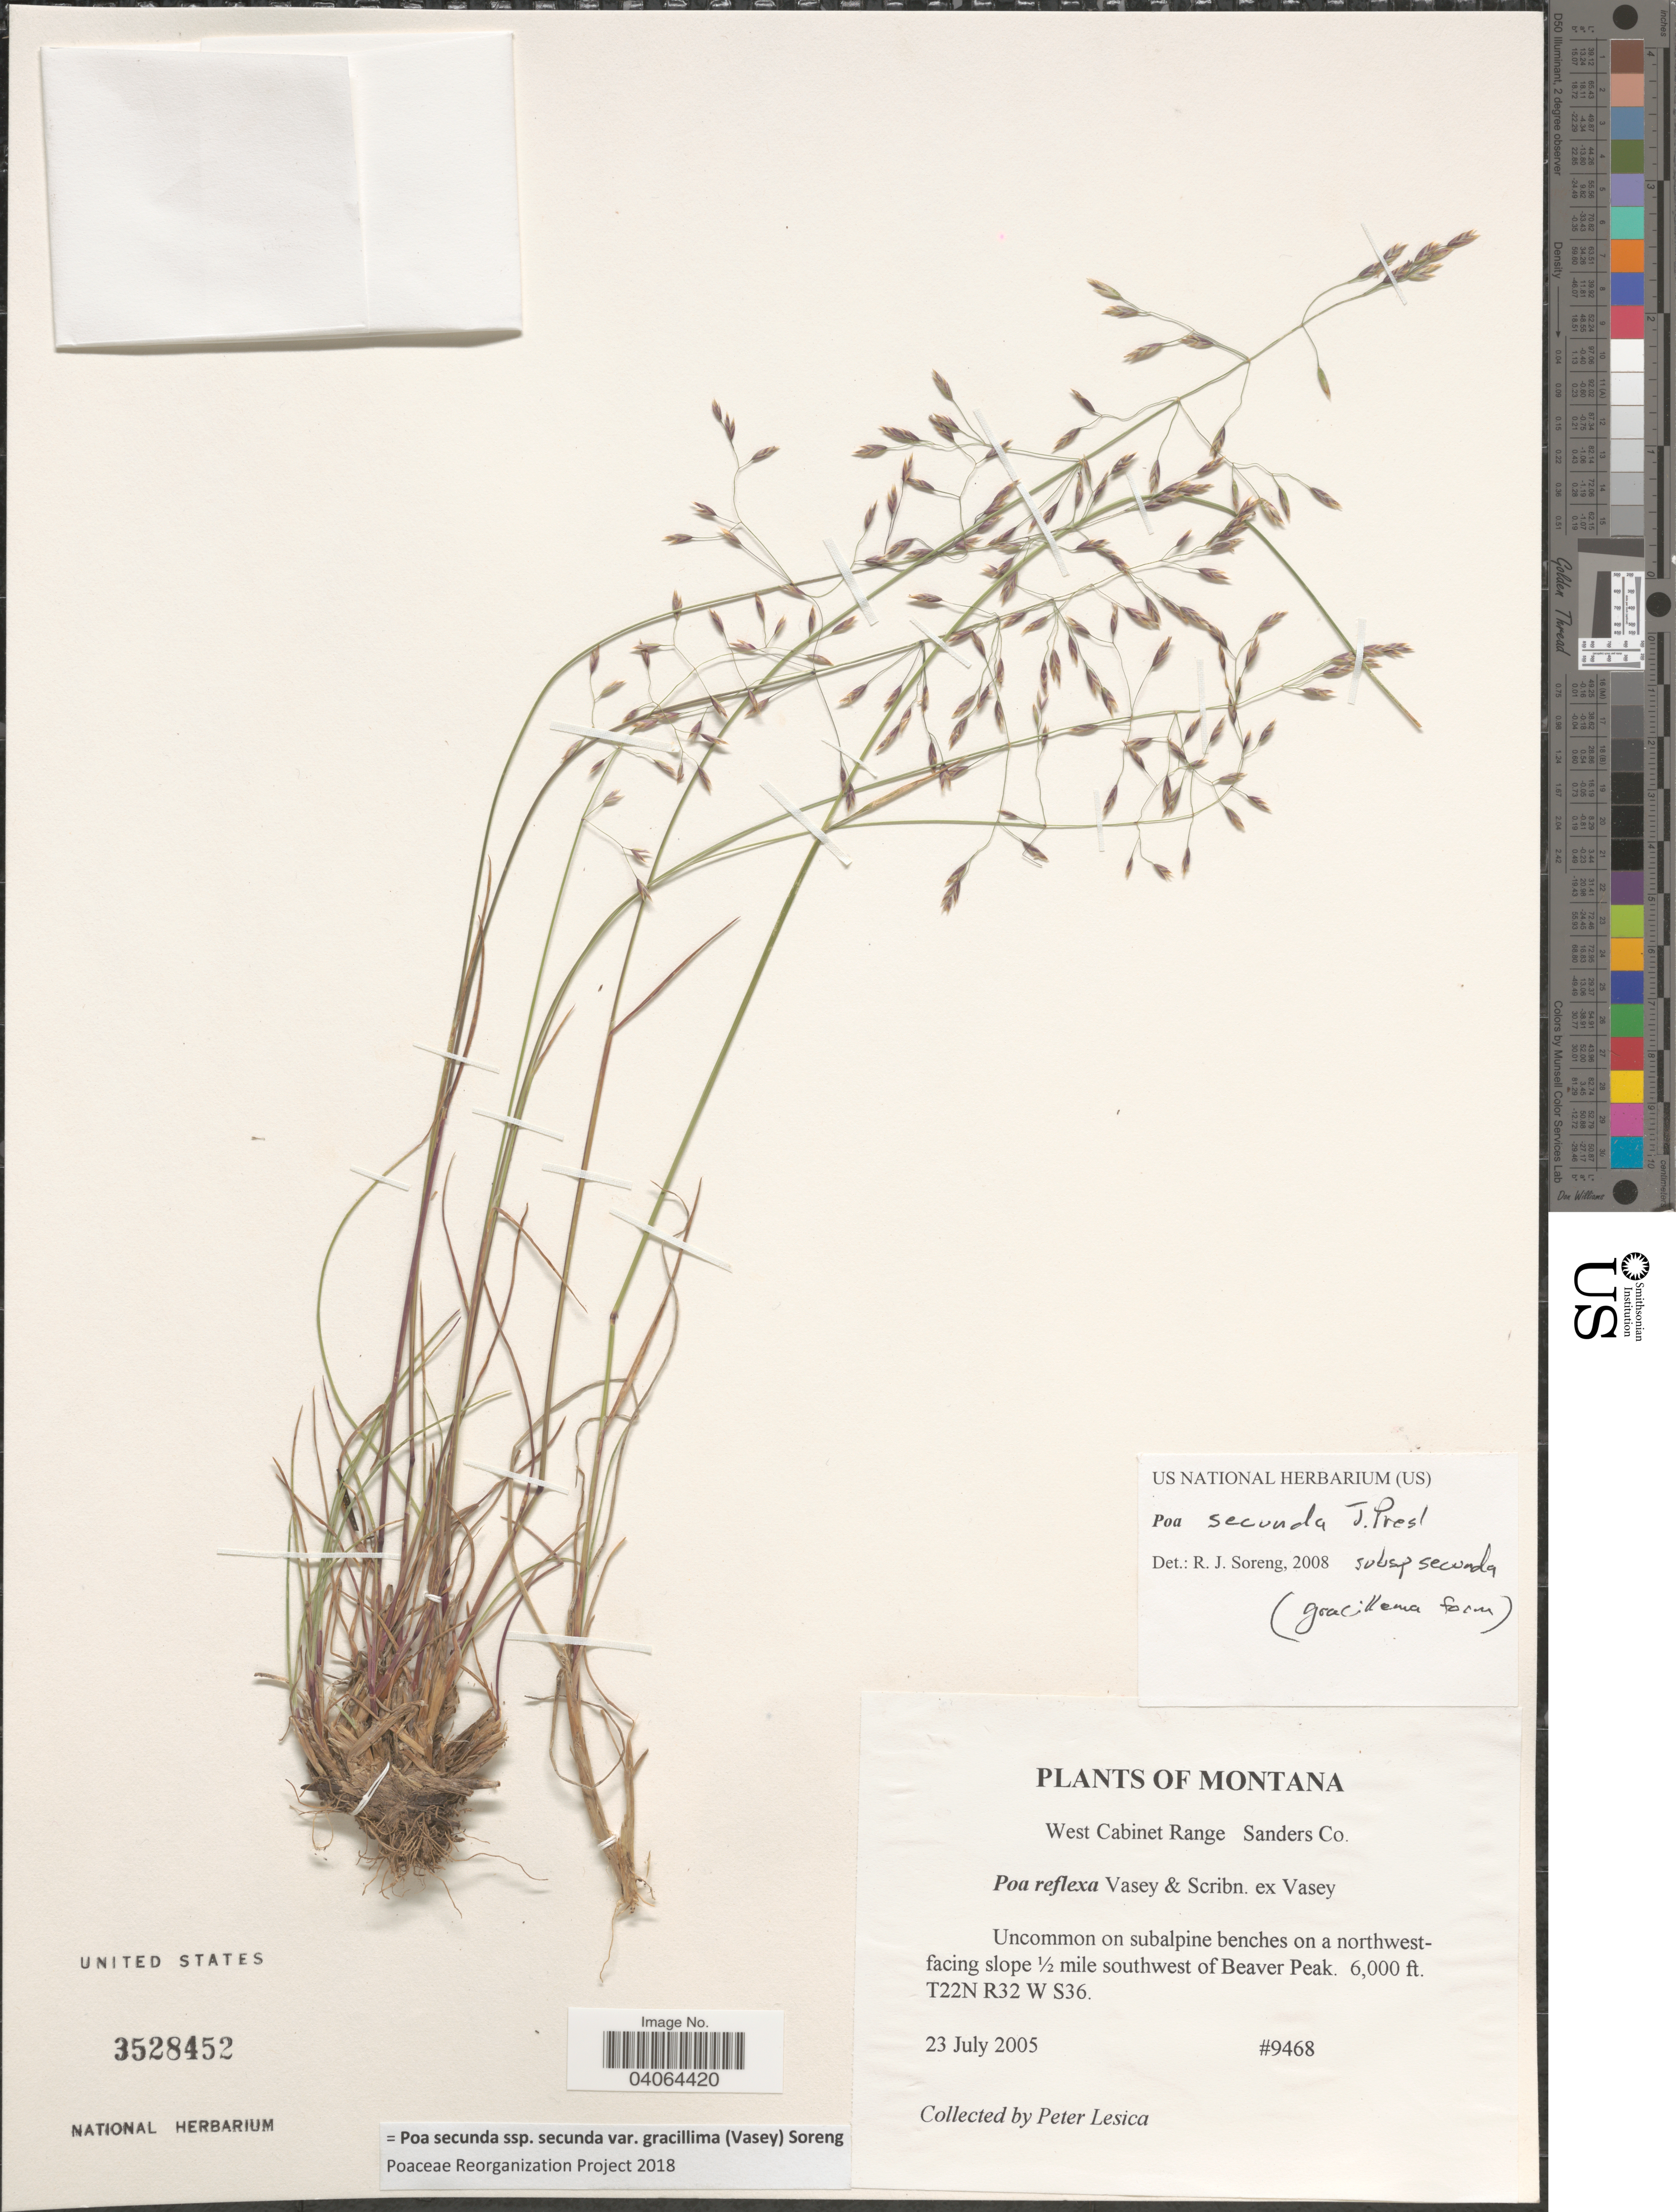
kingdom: Plantae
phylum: Tracheophyta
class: Liliopsida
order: Poales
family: Poaceae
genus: Poa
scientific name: Poa secunda subsp. secunda var. gracillima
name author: (Vasey) Soreng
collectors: P. Lesica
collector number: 9468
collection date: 2005-07-23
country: United States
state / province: Montana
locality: West Cabinet Range. Sanders Co. On a northwest-facing slope ½ mile southwest of Beaver Peak. T22N R32 W S 36.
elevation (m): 1829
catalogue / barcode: US 3528452